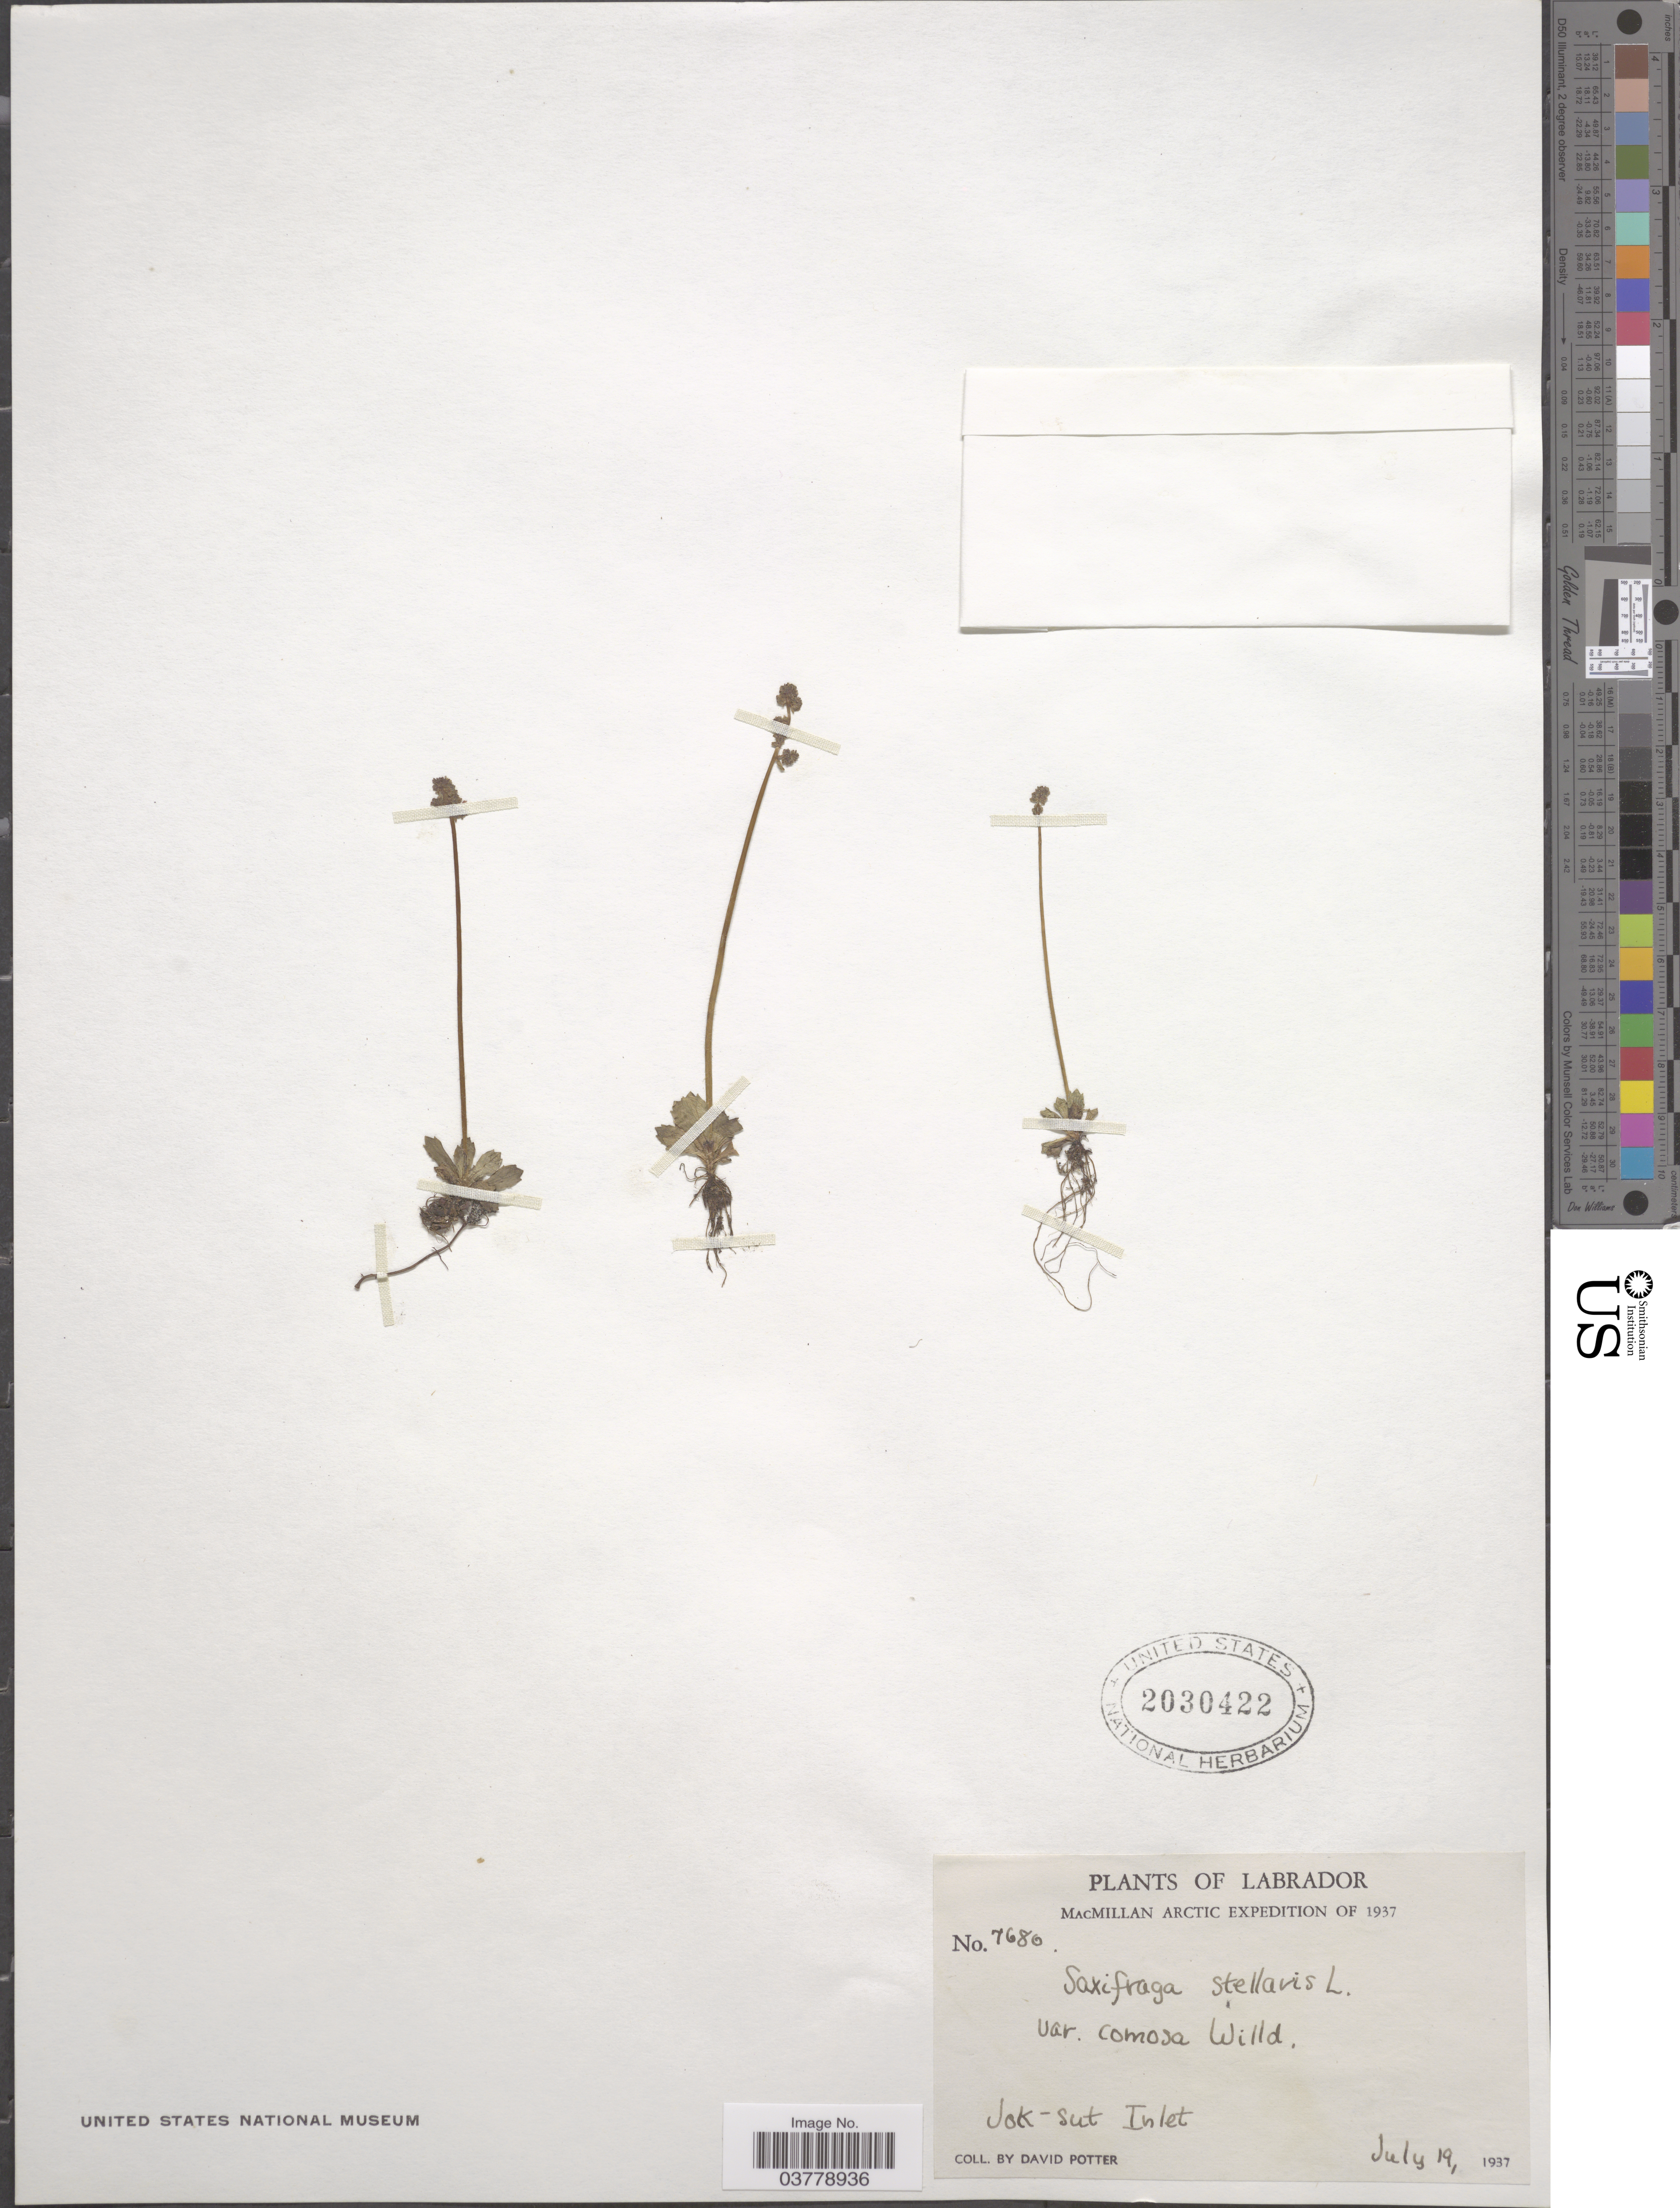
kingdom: Plantae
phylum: Tracheophyta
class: Magnoliopsida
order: Saxifragales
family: Saxifragaceae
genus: Micranthes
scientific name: Micranthes foliolosa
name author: (R. Br.) Gornall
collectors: D. Potter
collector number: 7680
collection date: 1937-07-19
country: Canada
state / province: Newfoundland and Labrador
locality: Labrador. Jok-Sut Inlet.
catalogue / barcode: US 2030422